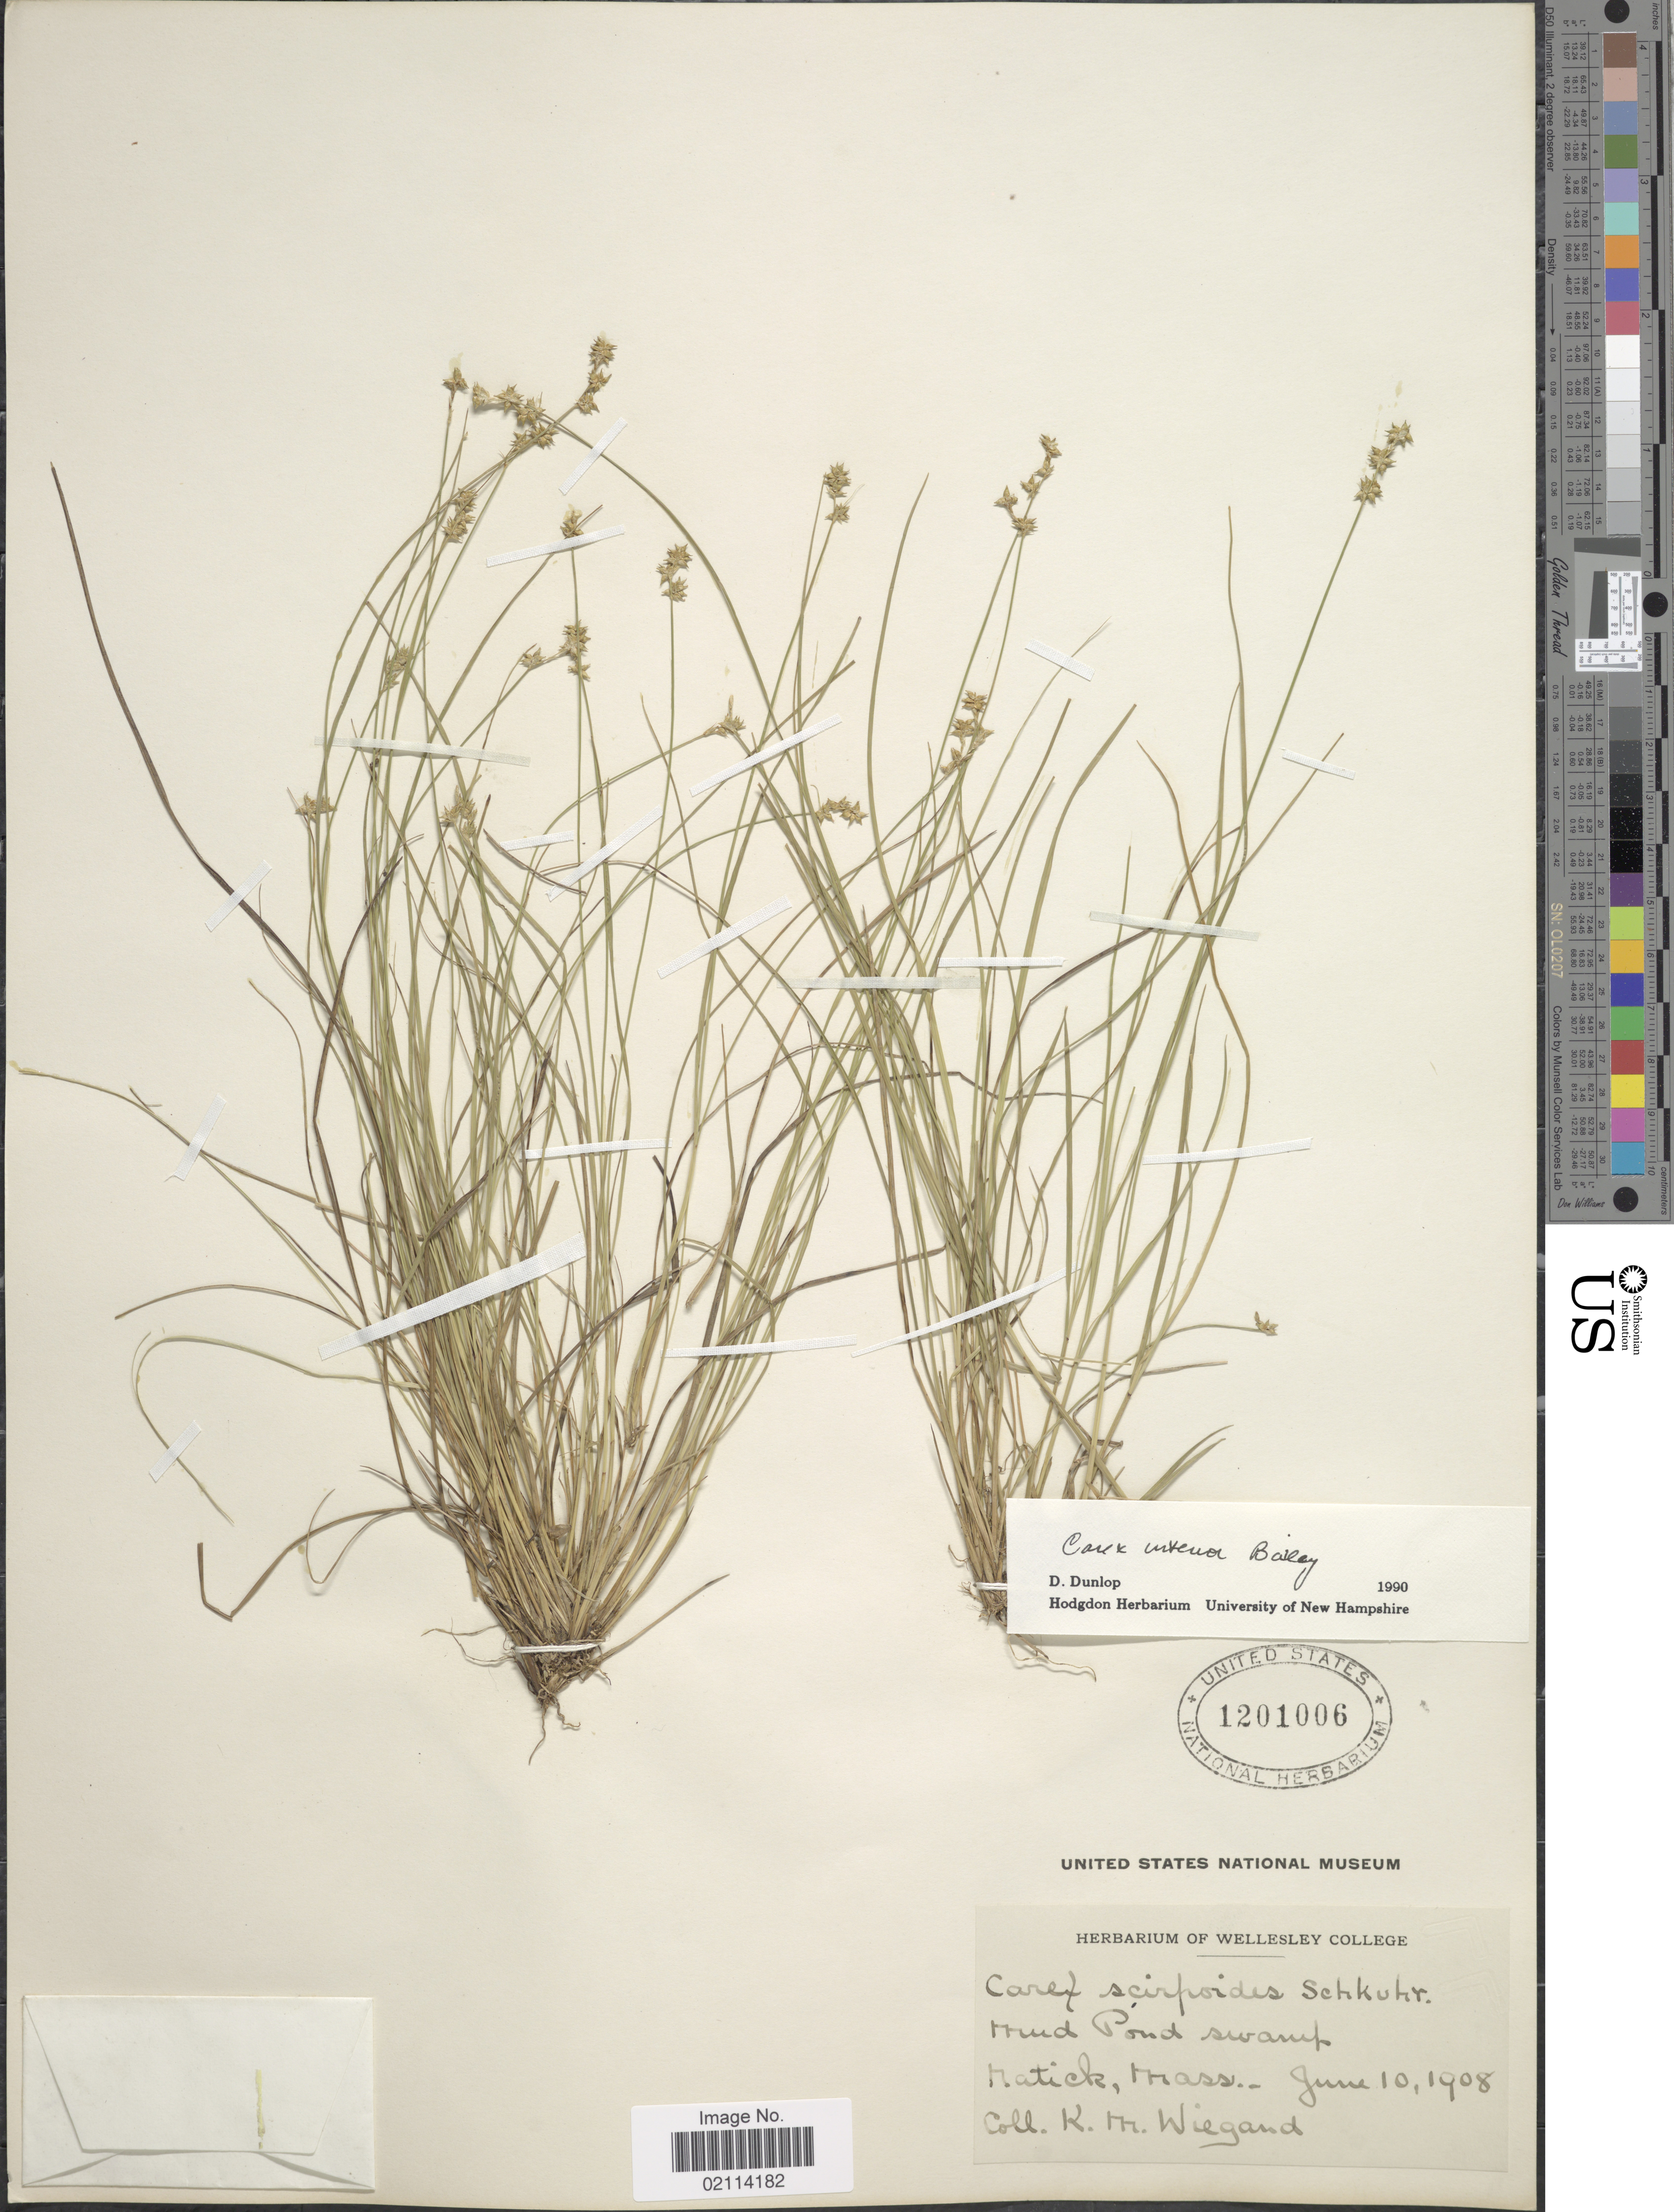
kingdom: Plantae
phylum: Tracheophyta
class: Liliopsida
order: Poales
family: Cyperaceae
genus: Carex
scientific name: Carex interior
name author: L.H. Bailey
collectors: K. M. Wiegand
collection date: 1908-06-10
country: United States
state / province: Massachusetts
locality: Mud Pond swamp, Natick.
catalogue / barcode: US 1201006